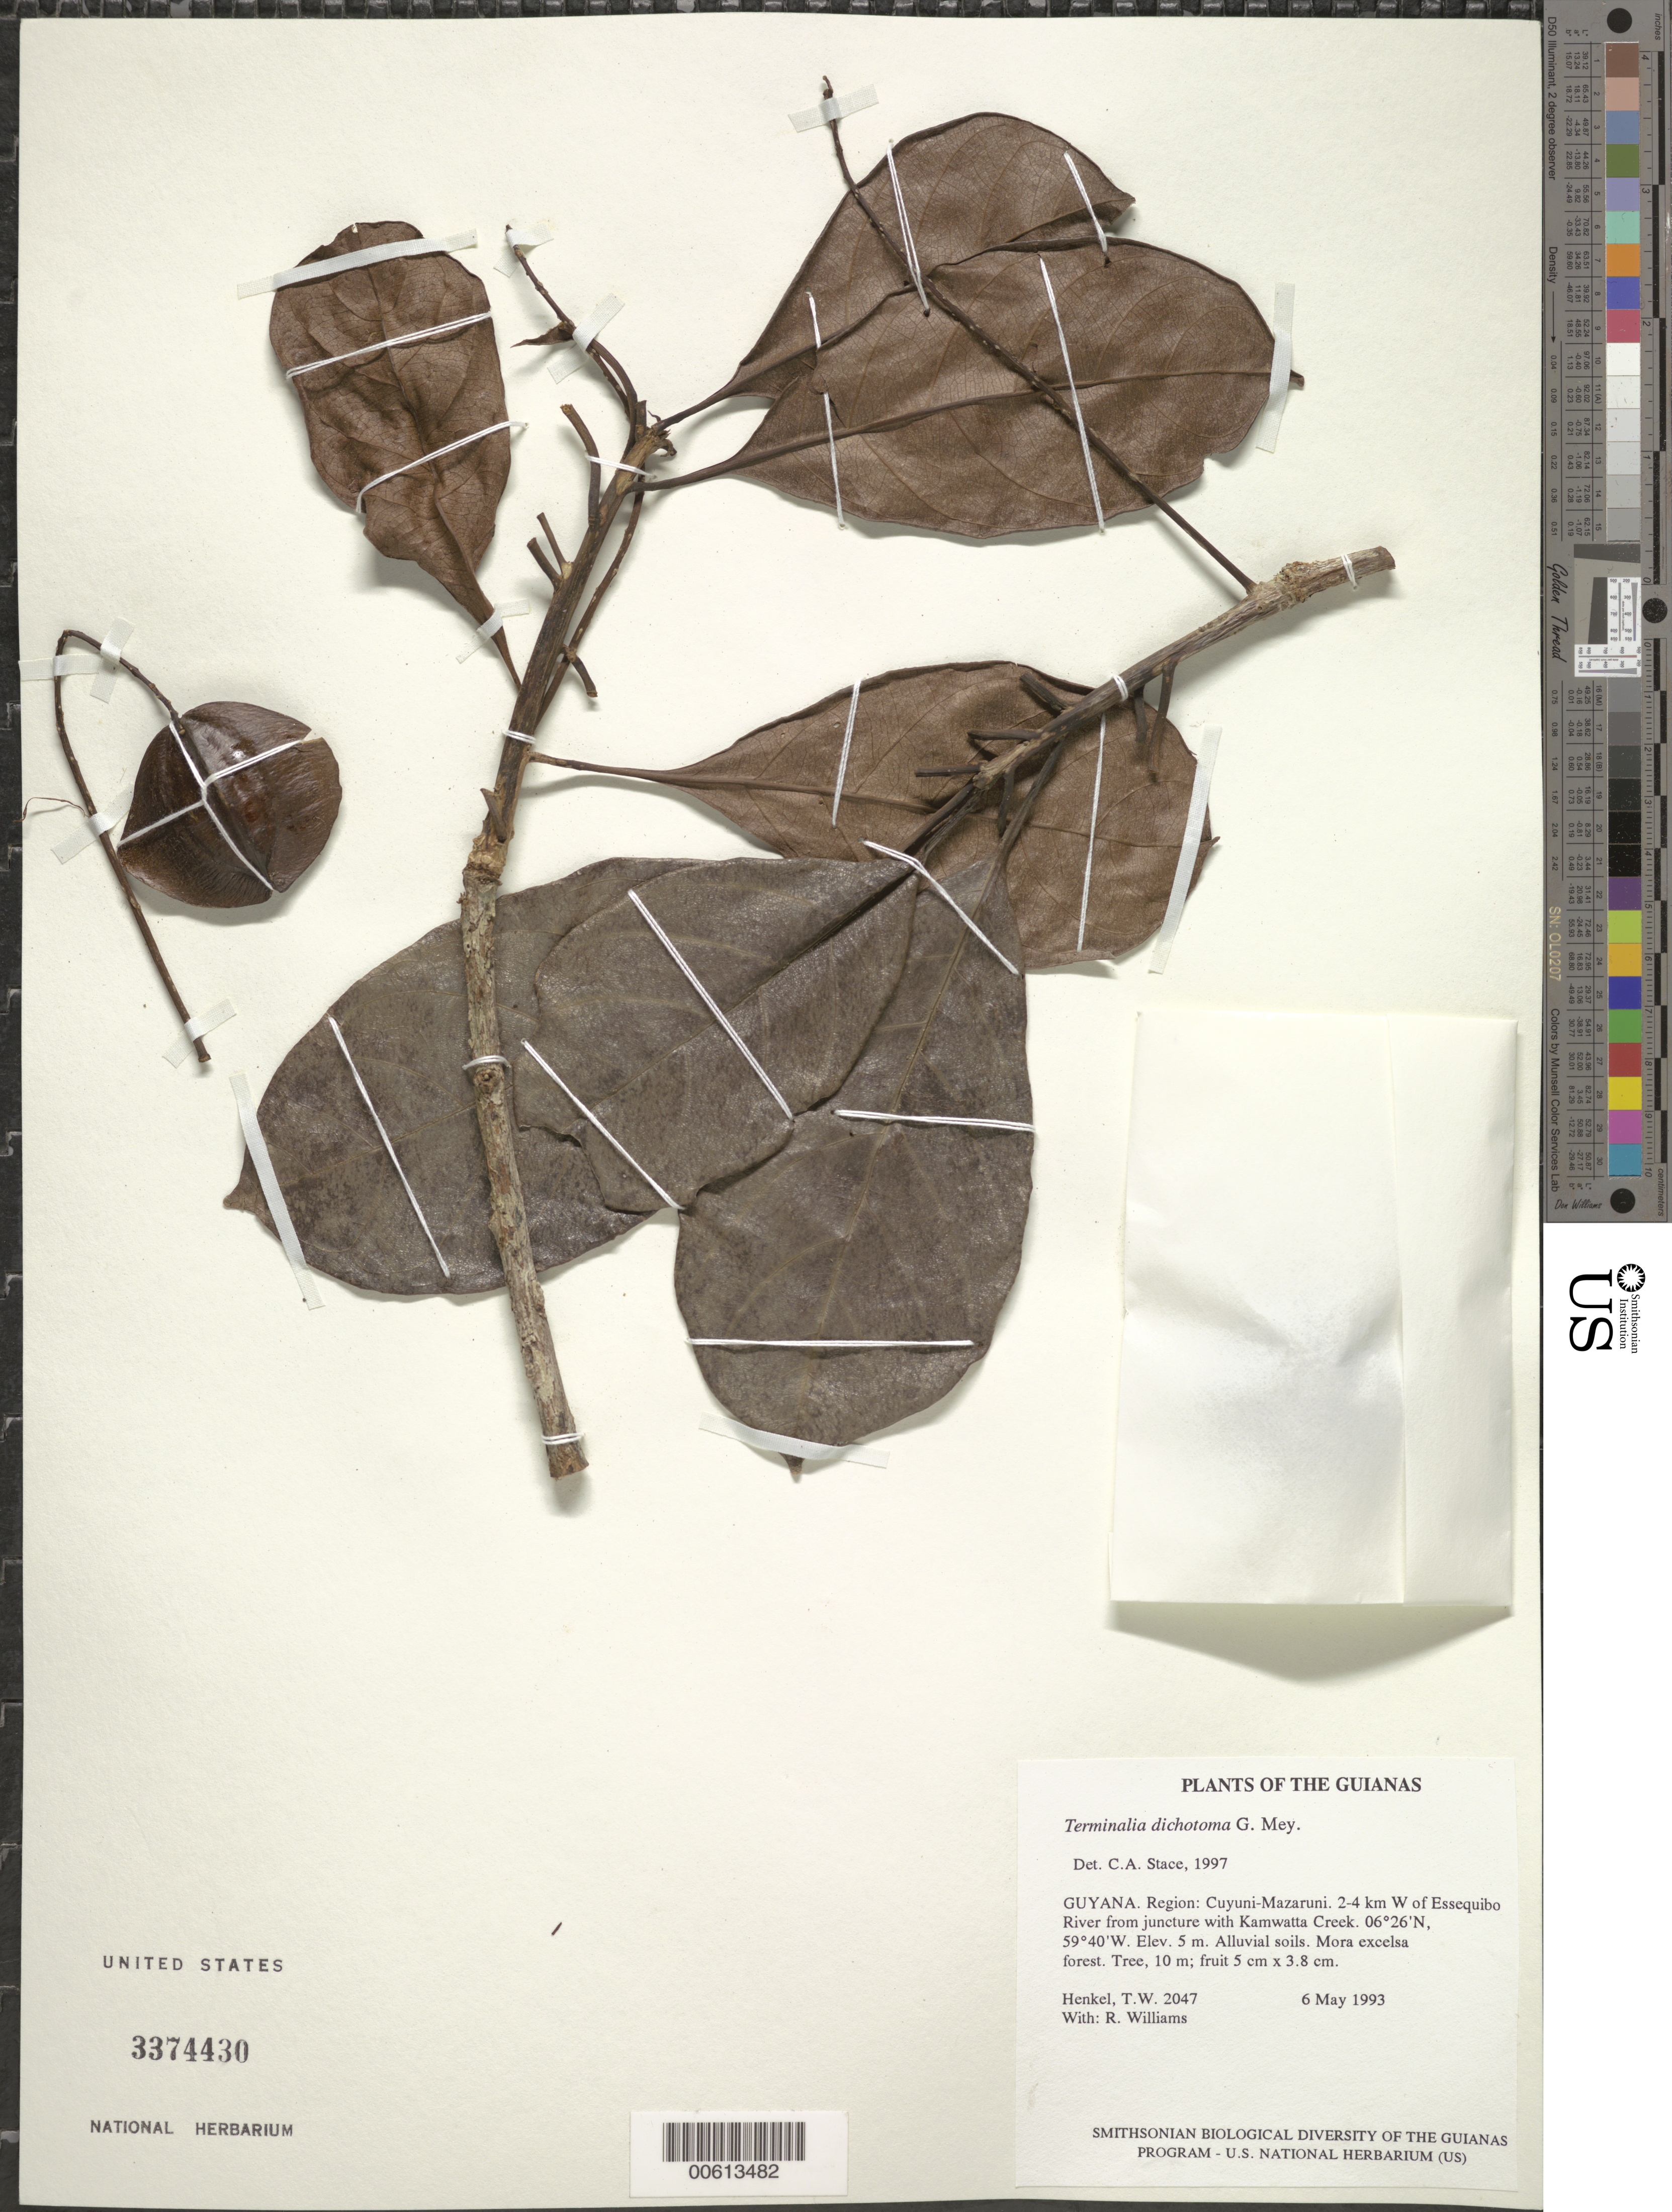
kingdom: Plantae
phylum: Tracheophyta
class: Magnoliopsida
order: Myrtales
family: Combretaceae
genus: Terminalia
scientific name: Terminalia dichotoma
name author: G. Mey.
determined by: Stace, C. A.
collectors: T. Henkel & R. Williams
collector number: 2047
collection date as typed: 6 May 1993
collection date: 1993-05-06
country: Guyana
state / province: Cuyuni-Mazaruni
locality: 2-4 km W of Essequibo River from juncture with Kamwatta Creek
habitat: Alluvial soils. Mora excelsa forest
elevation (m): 5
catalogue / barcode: US 3374430